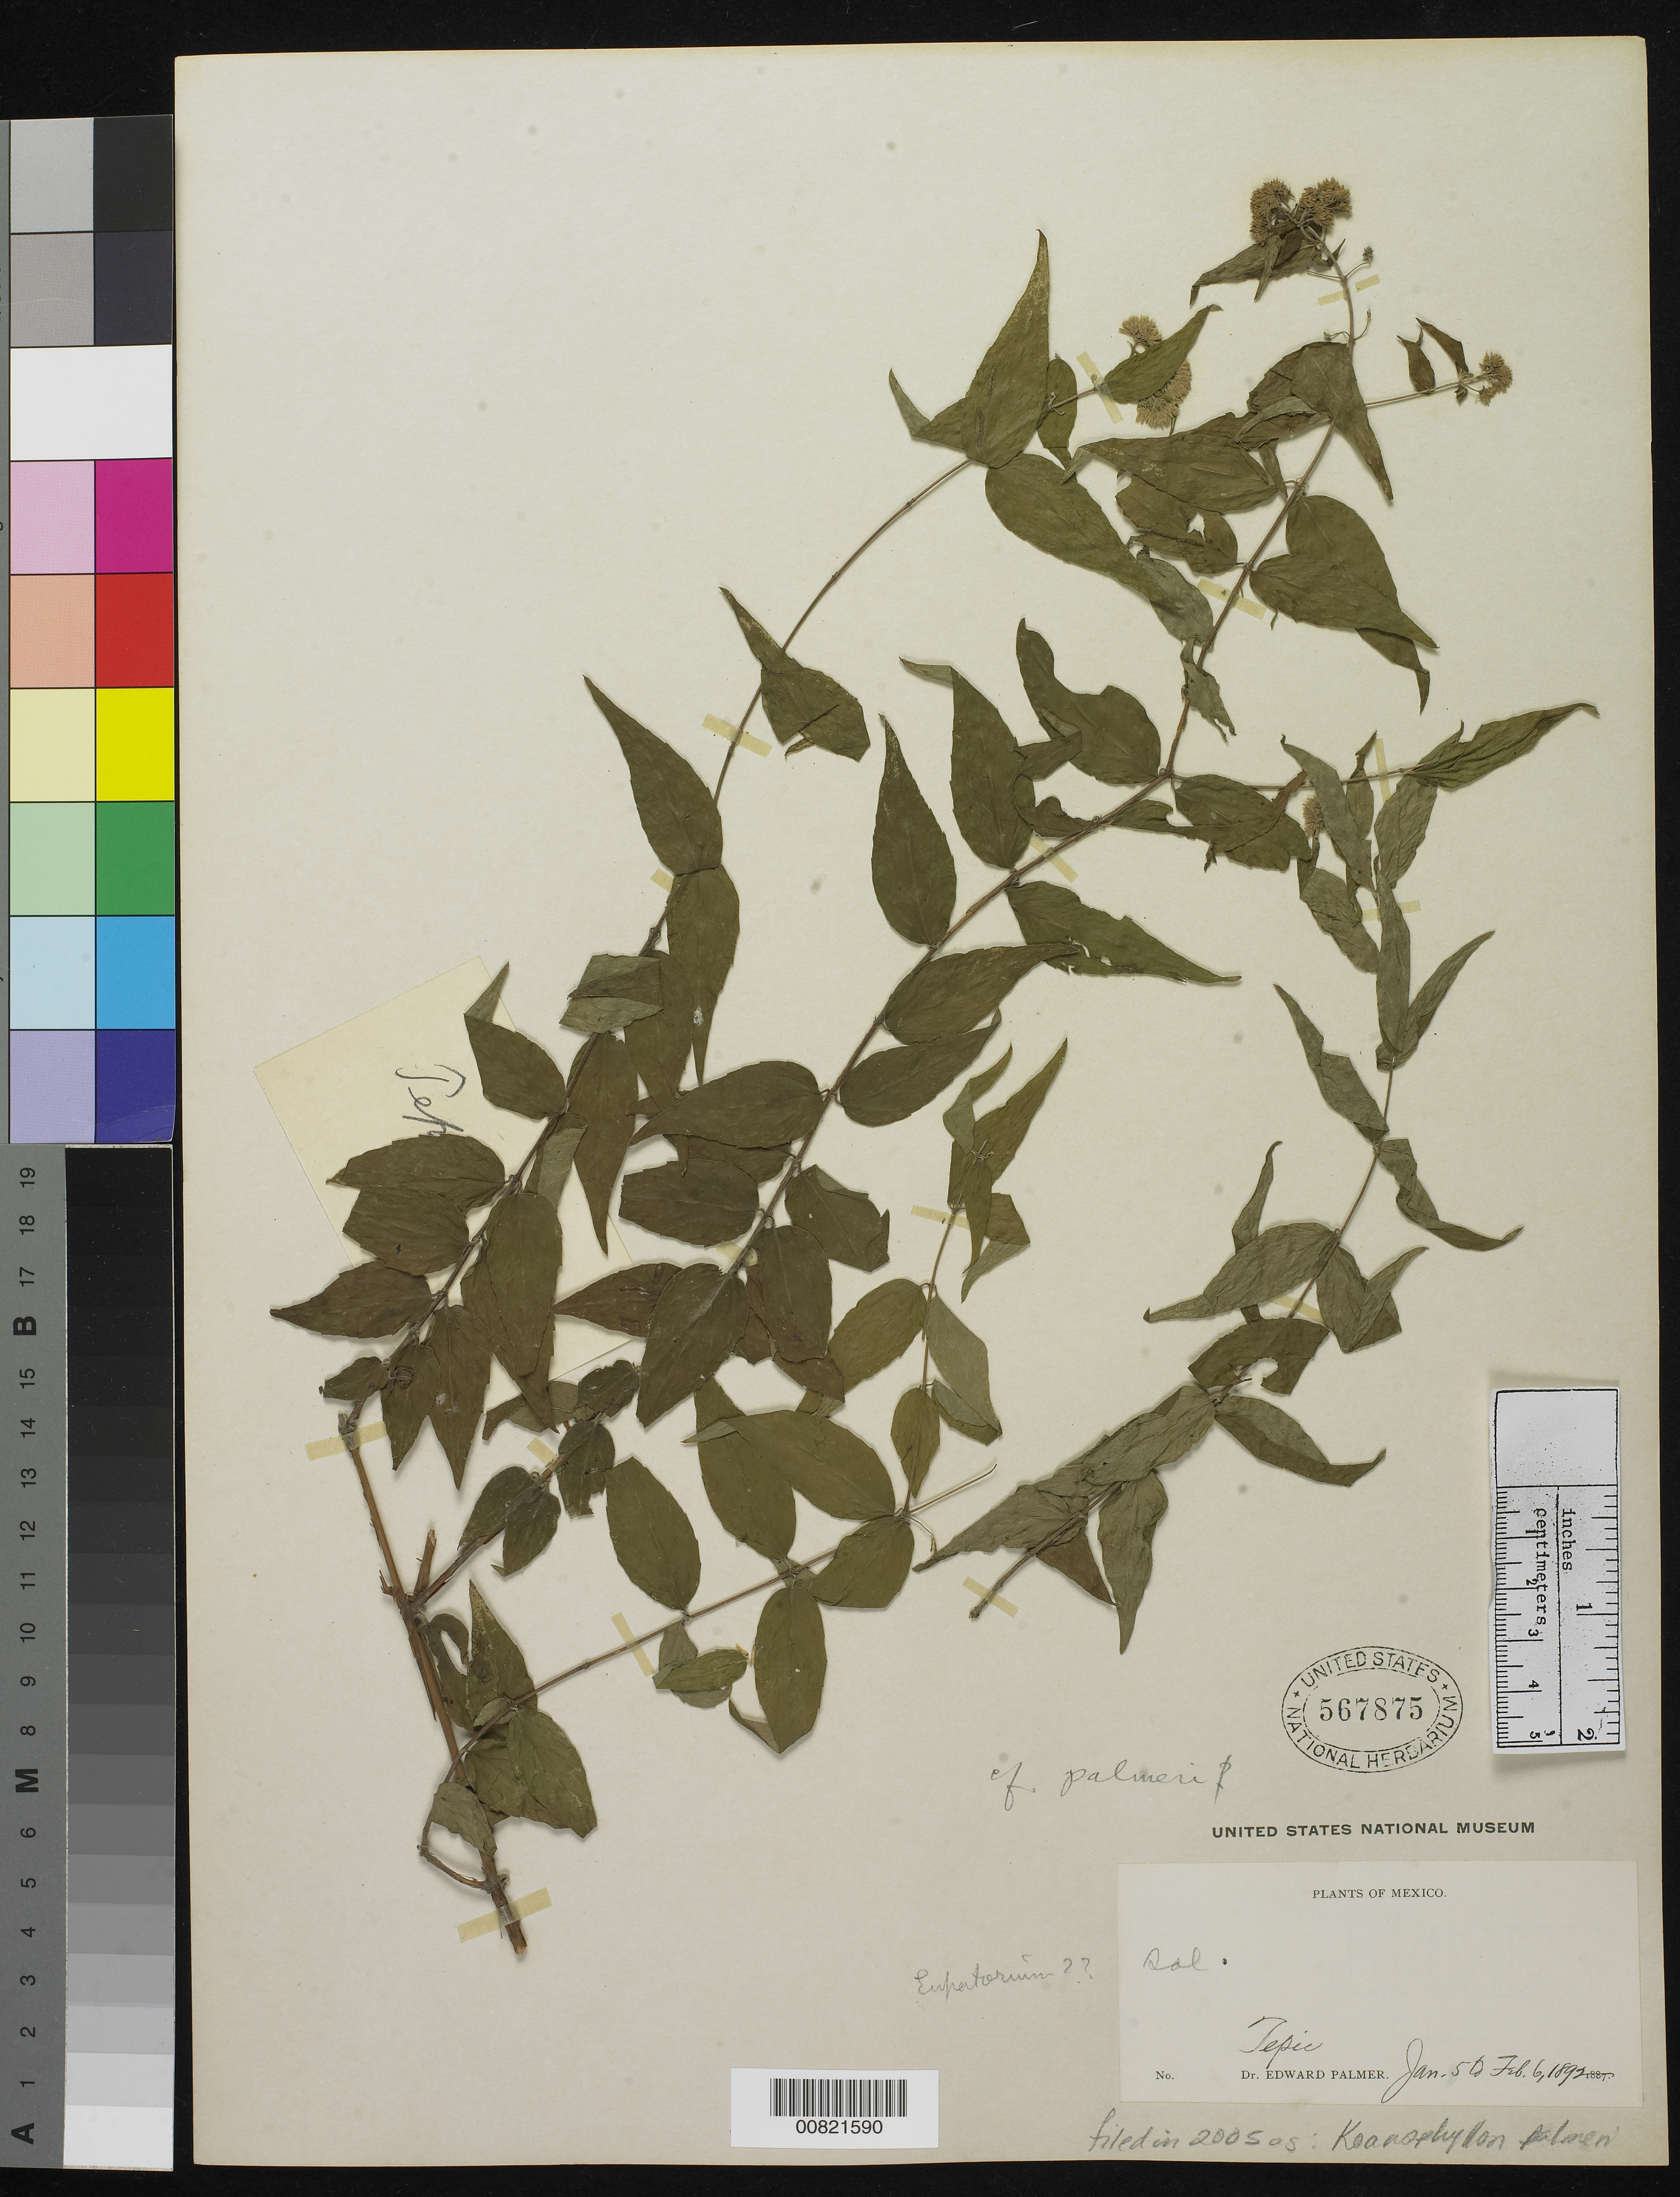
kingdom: Plantae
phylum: Tracheophyta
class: Magnoliopsida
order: Asterales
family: Asteraceae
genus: Koanophyllon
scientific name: Koanophyllon palmeri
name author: (A. Gray) R.M. King & H. Rob.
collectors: E. Palmer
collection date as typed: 05 Jan 1892 to 06 Feb 1892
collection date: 1892-01-05/1892-02-06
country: Mexico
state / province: Nayarit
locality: Tepic, Nayarit.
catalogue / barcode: US 567875